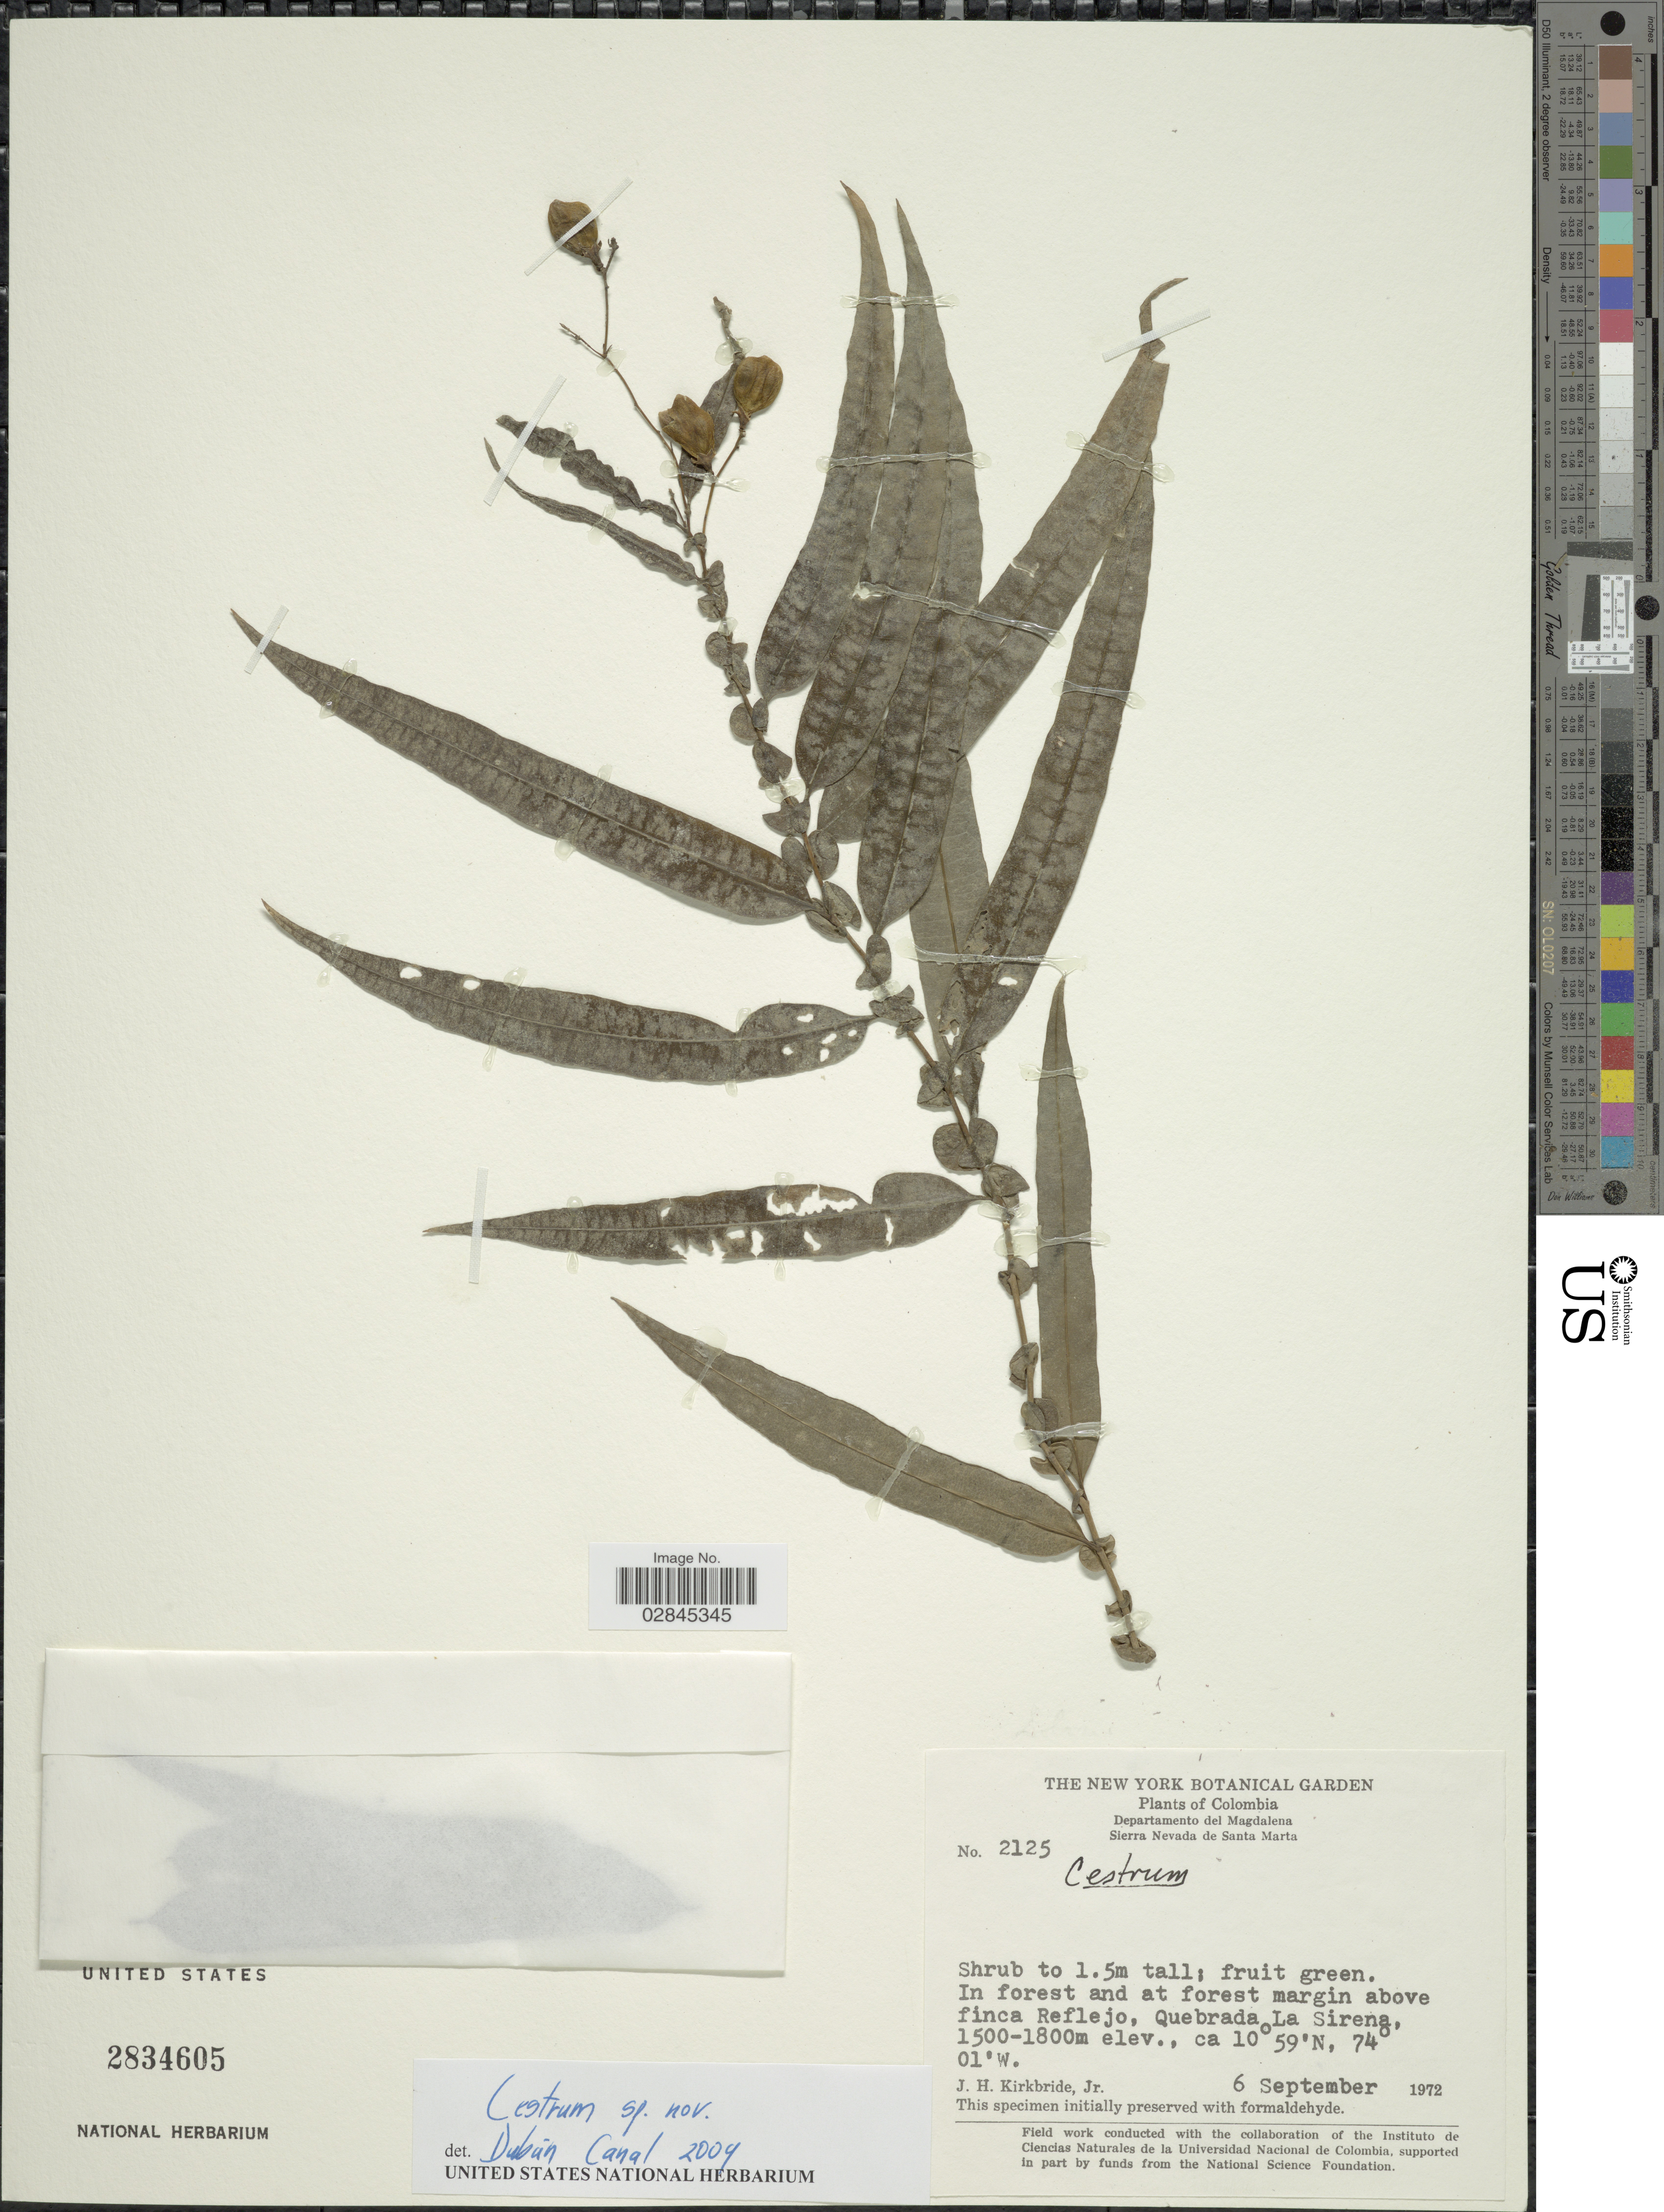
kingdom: Plantae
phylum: Tracheophyta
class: Magnoliopsida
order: Solanales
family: Solanaceae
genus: Cestrum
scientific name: Cestrum sp.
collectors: J. H. Kirkbride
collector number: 2125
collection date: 1972-09-06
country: Colombia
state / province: Magdalena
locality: Departamento del Magdalena. Sierra Nevada de Santa Marta. In forest and at forest margin above finca Reflejo, Quebrada La Sirena.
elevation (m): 1500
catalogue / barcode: US 2834605